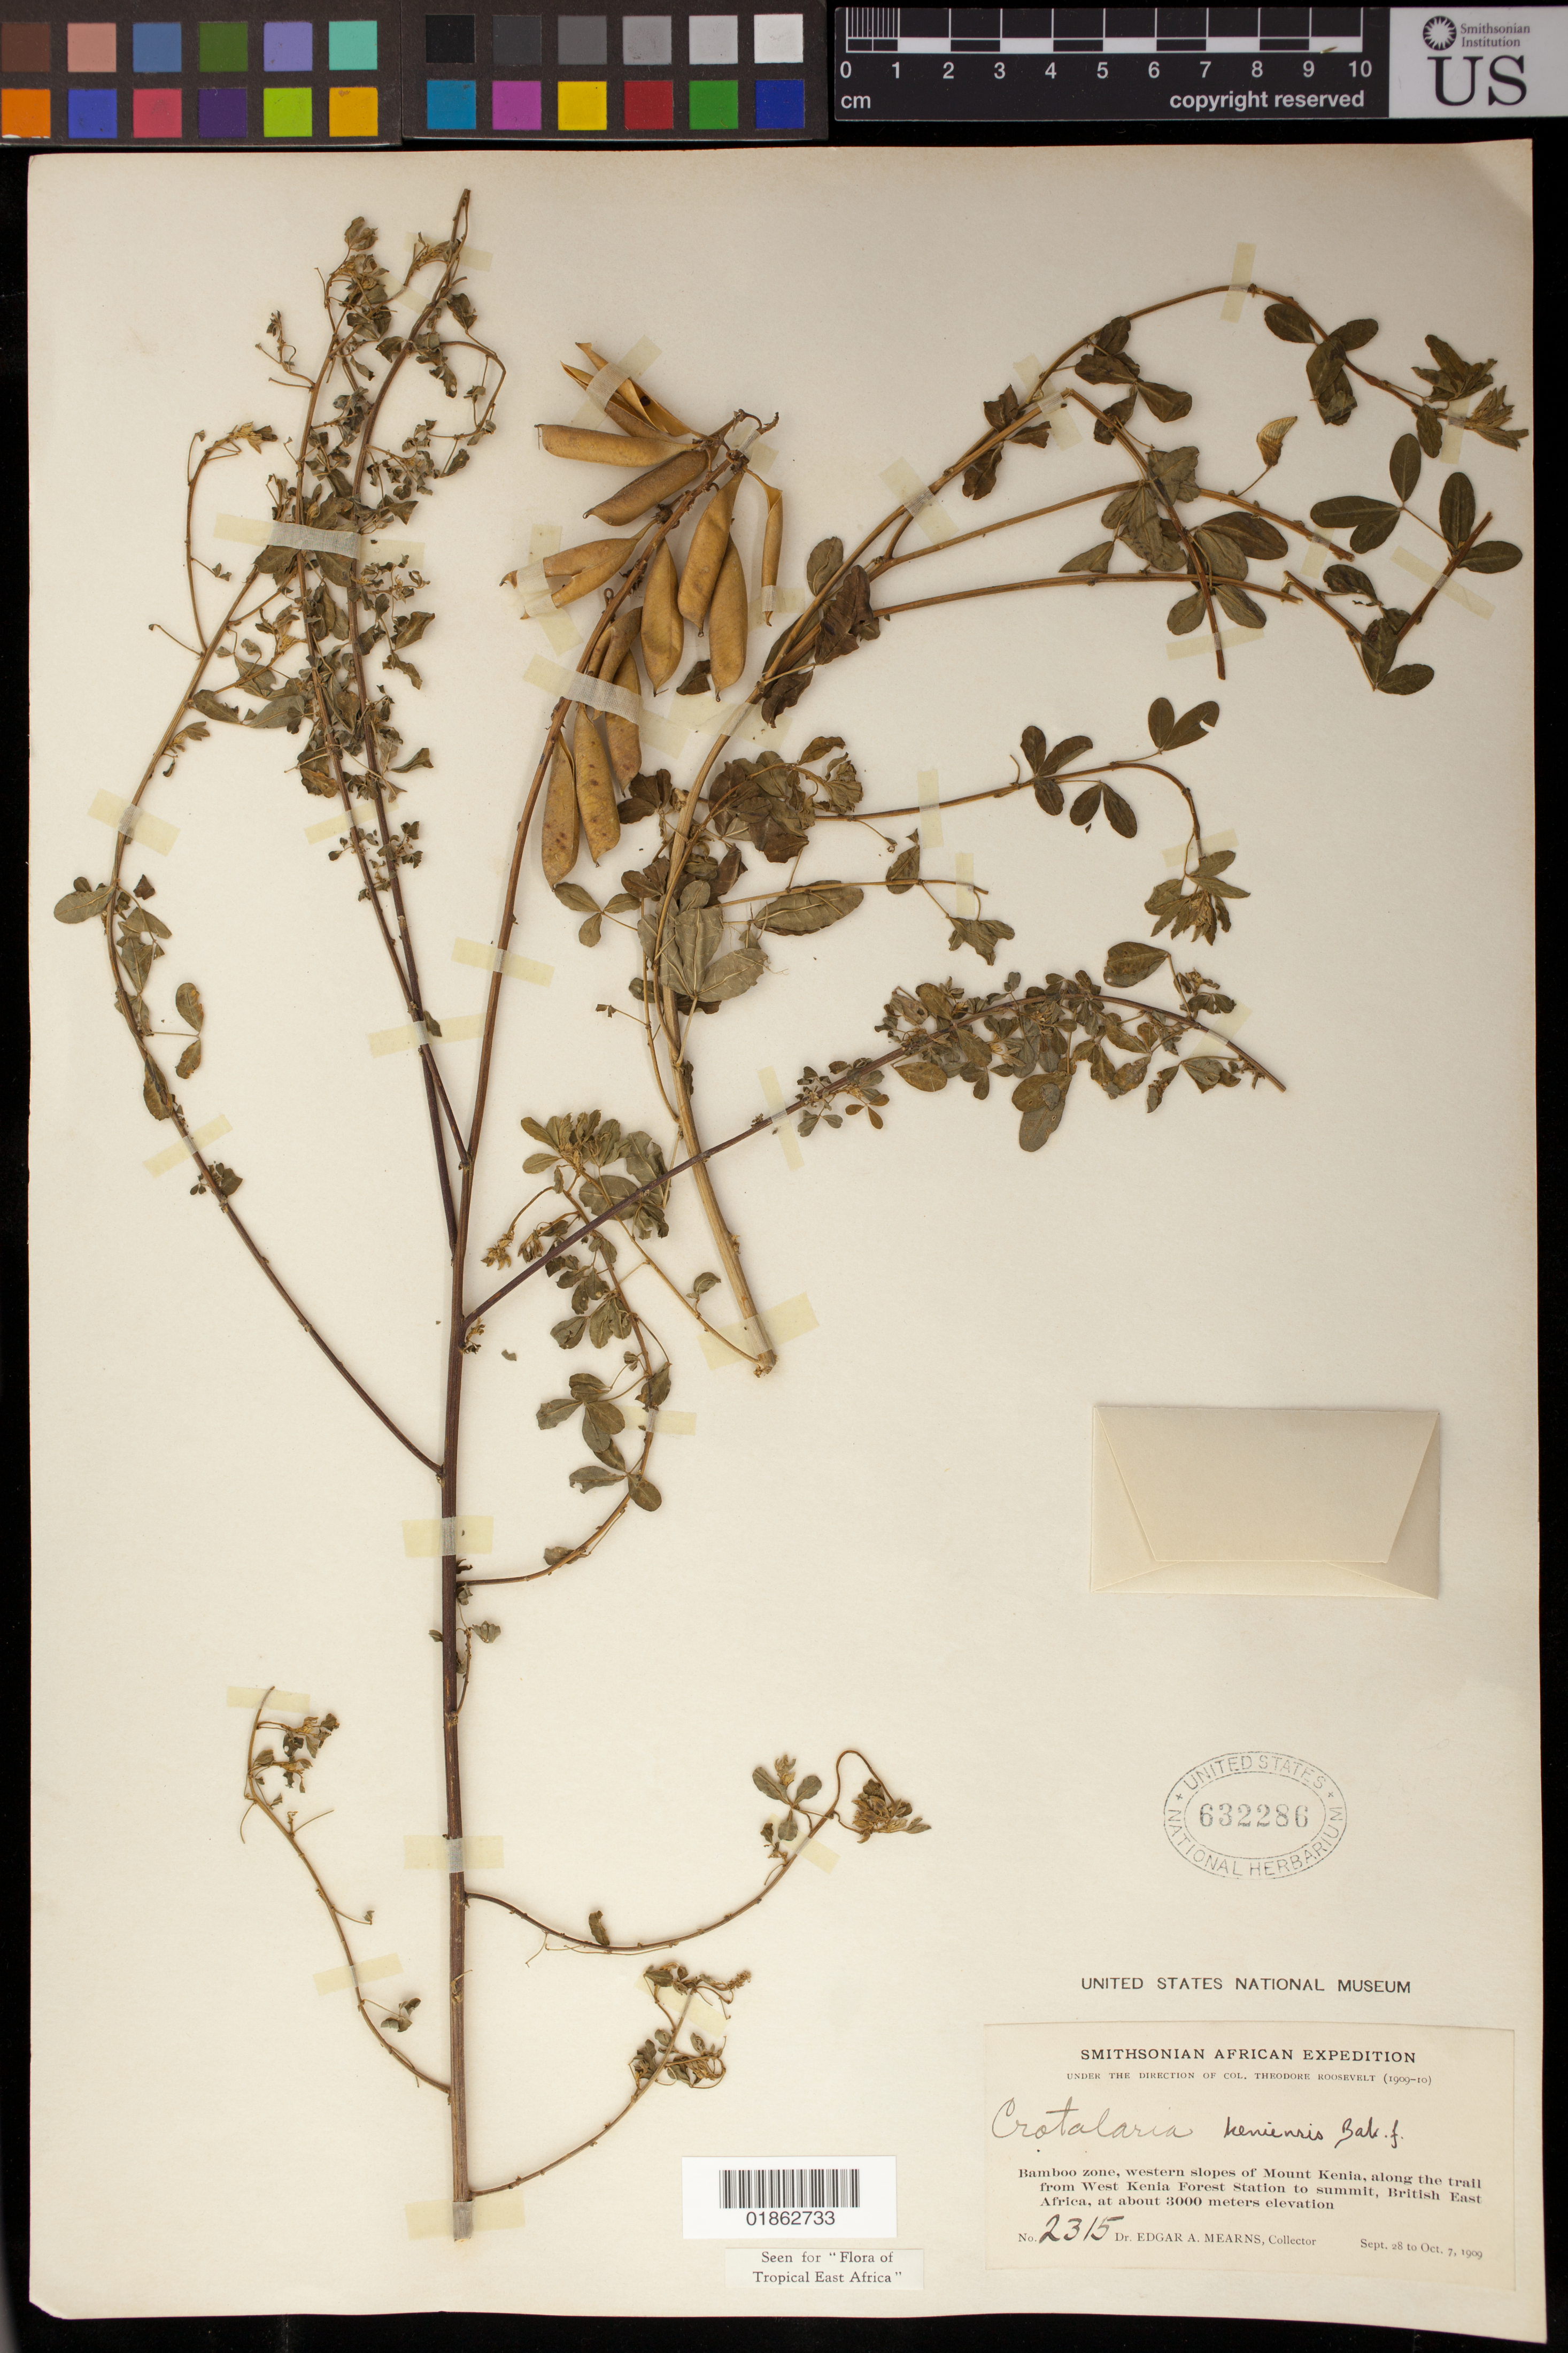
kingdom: Plantae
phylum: Tracheophyta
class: Magnoliopsida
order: Fabales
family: Fabaceae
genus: Crotalaria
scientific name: Crotalaria keniensis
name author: Baker f.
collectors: E. A. Mearns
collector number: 2315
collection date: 1909-09-28/1909-10-07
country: Kenya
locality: Bamboo zone, western slopes of Mount Kenia, along the trail from West Kenia Forest Station to summit, British East Africa.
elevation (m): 3000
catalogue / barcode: US 632286